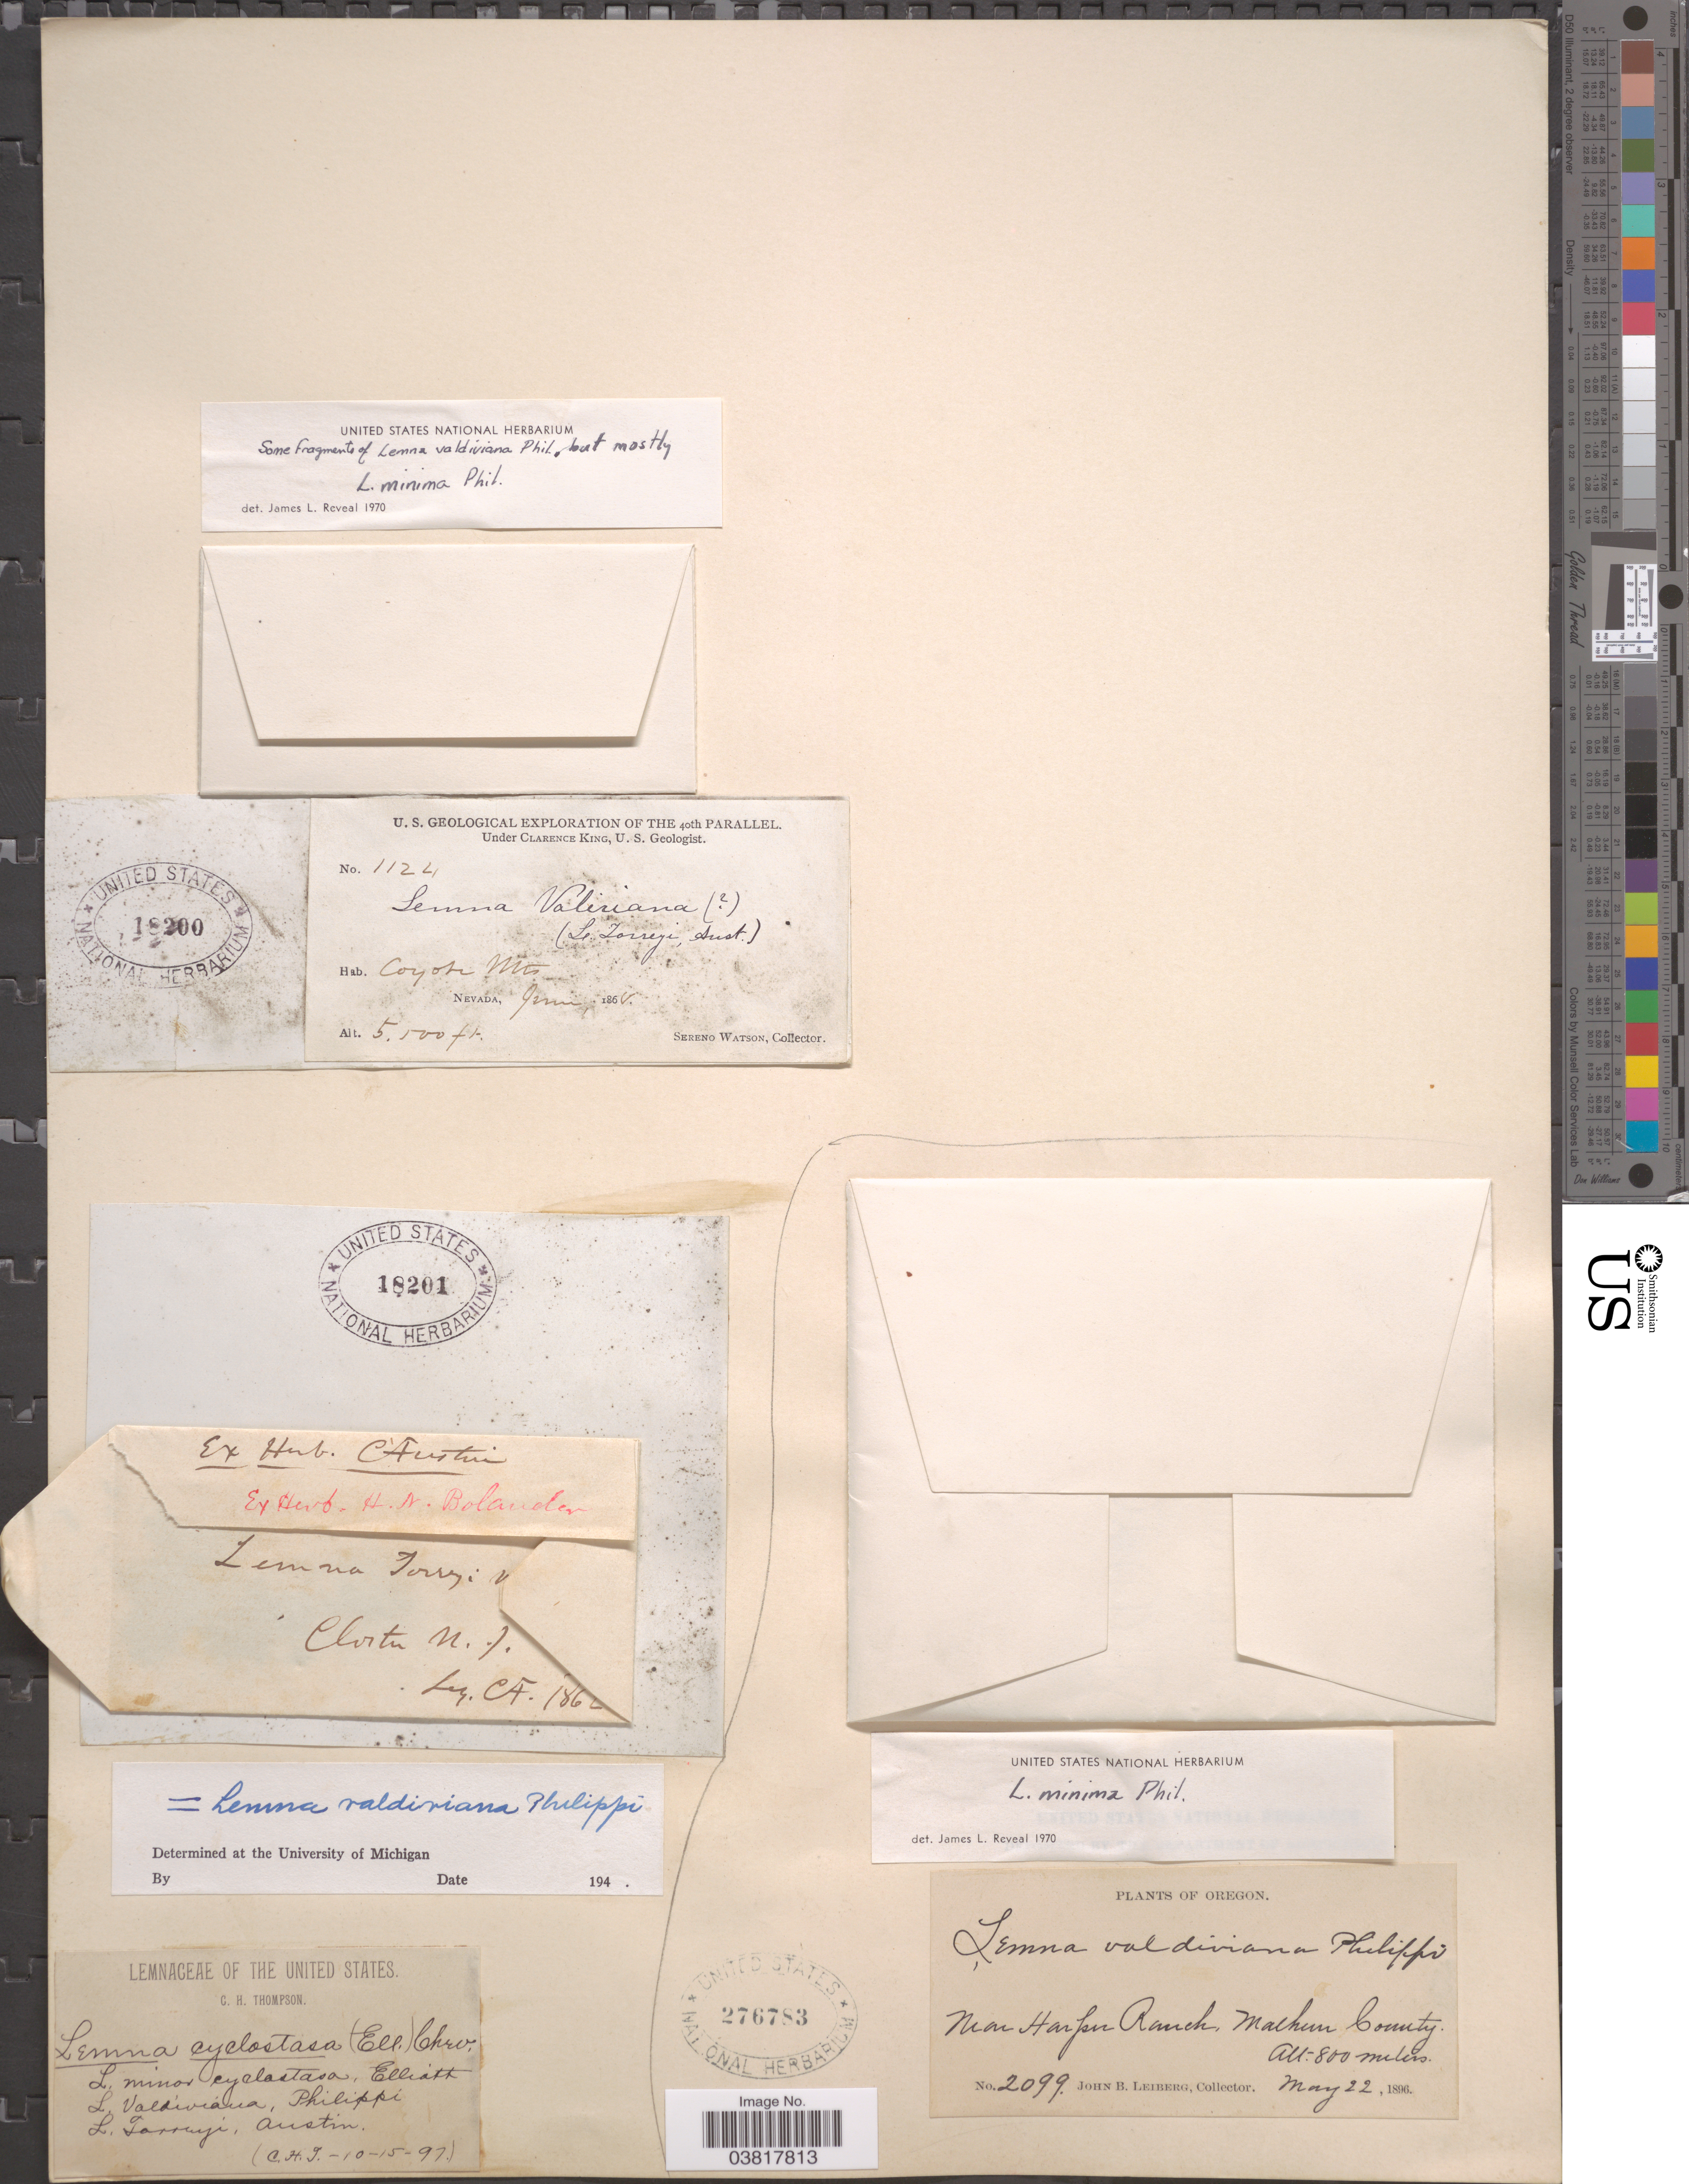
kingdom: Plantae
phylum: Tracheophyta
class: Liliopsida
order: Alismatales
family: Araceae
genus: Lemna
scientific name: Lemna valdiviana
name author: Phil.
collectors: S. Watson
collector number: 1124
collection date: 1866-06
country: United States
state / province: Nevada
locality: Coyote Mts.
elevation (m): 1676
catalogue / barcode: US 18200